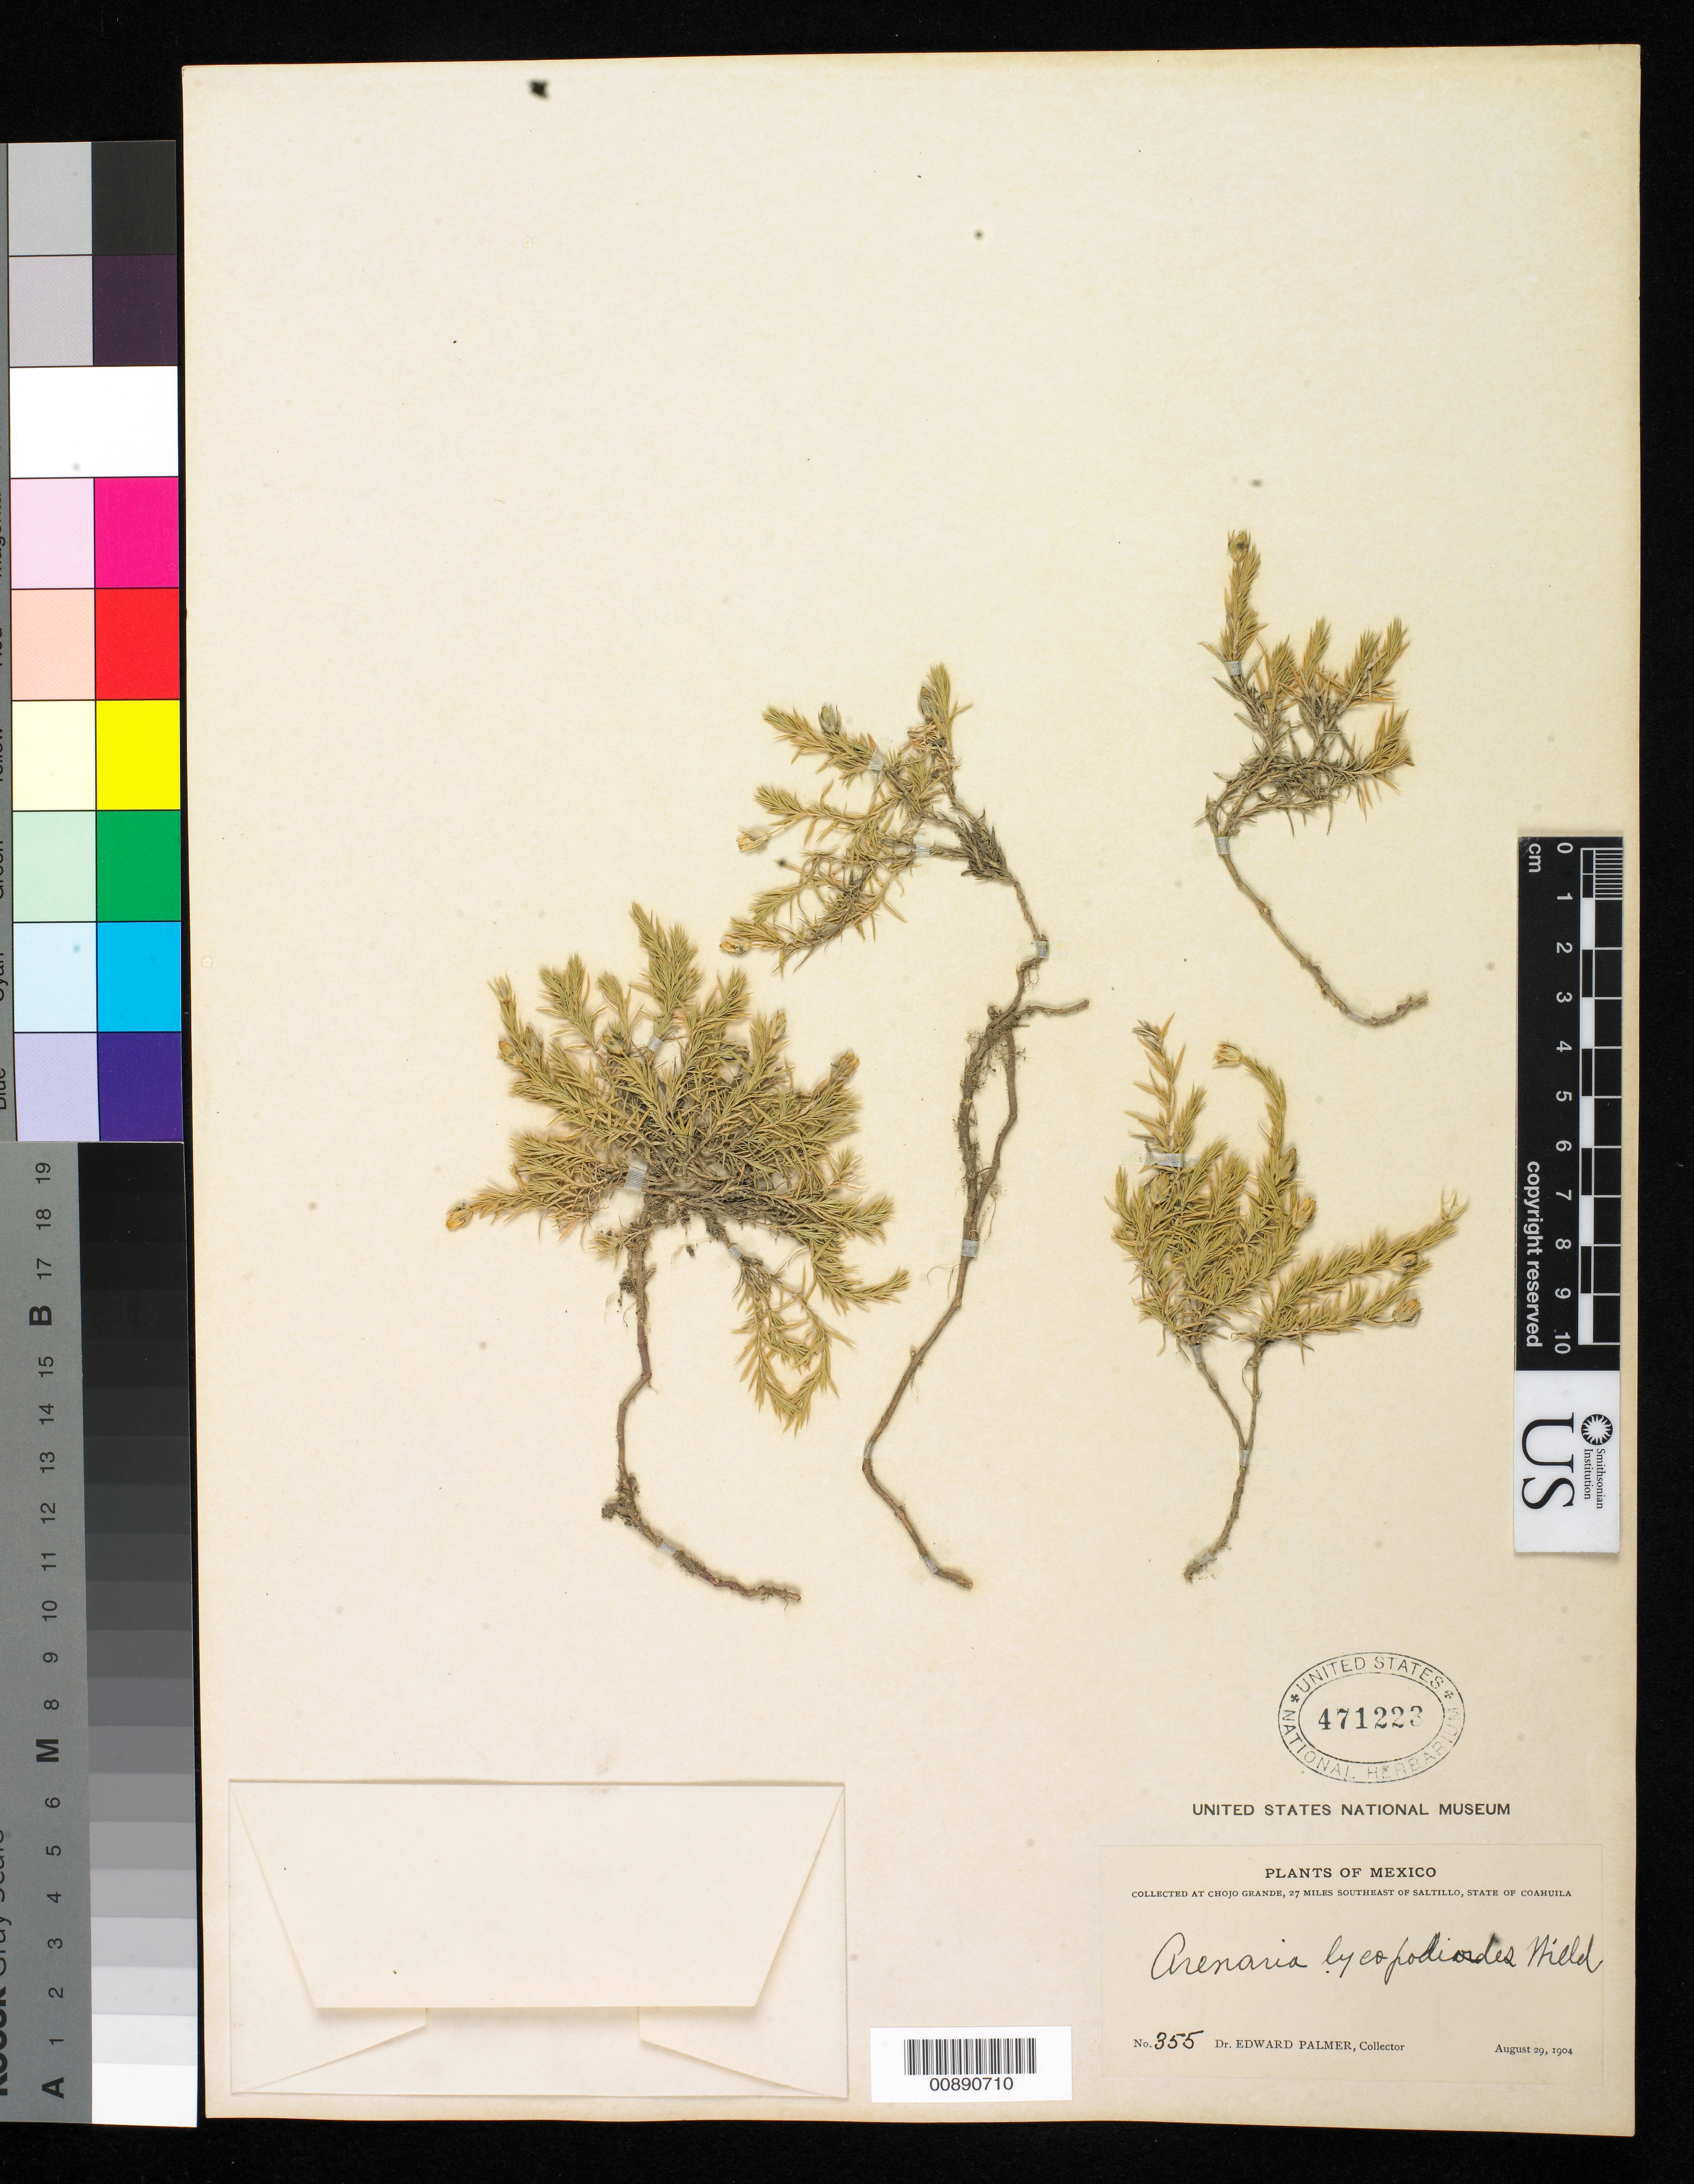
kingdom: Plantae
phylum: Tracheophyta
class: Magnoliopsida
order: Caryophyllales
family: Caryophyllaceae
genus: Arenaria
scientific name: Arenaria lycopodioides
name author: Willd. ex Schltdl.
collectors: E. Palmer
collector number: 355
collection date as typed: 29 Aug 1904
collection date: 1904-08-29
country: Mexico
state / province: Coahuila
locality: Chojo Grande, 27 miles southeast of Saltillo, Coahuila.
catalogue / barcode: US 471223